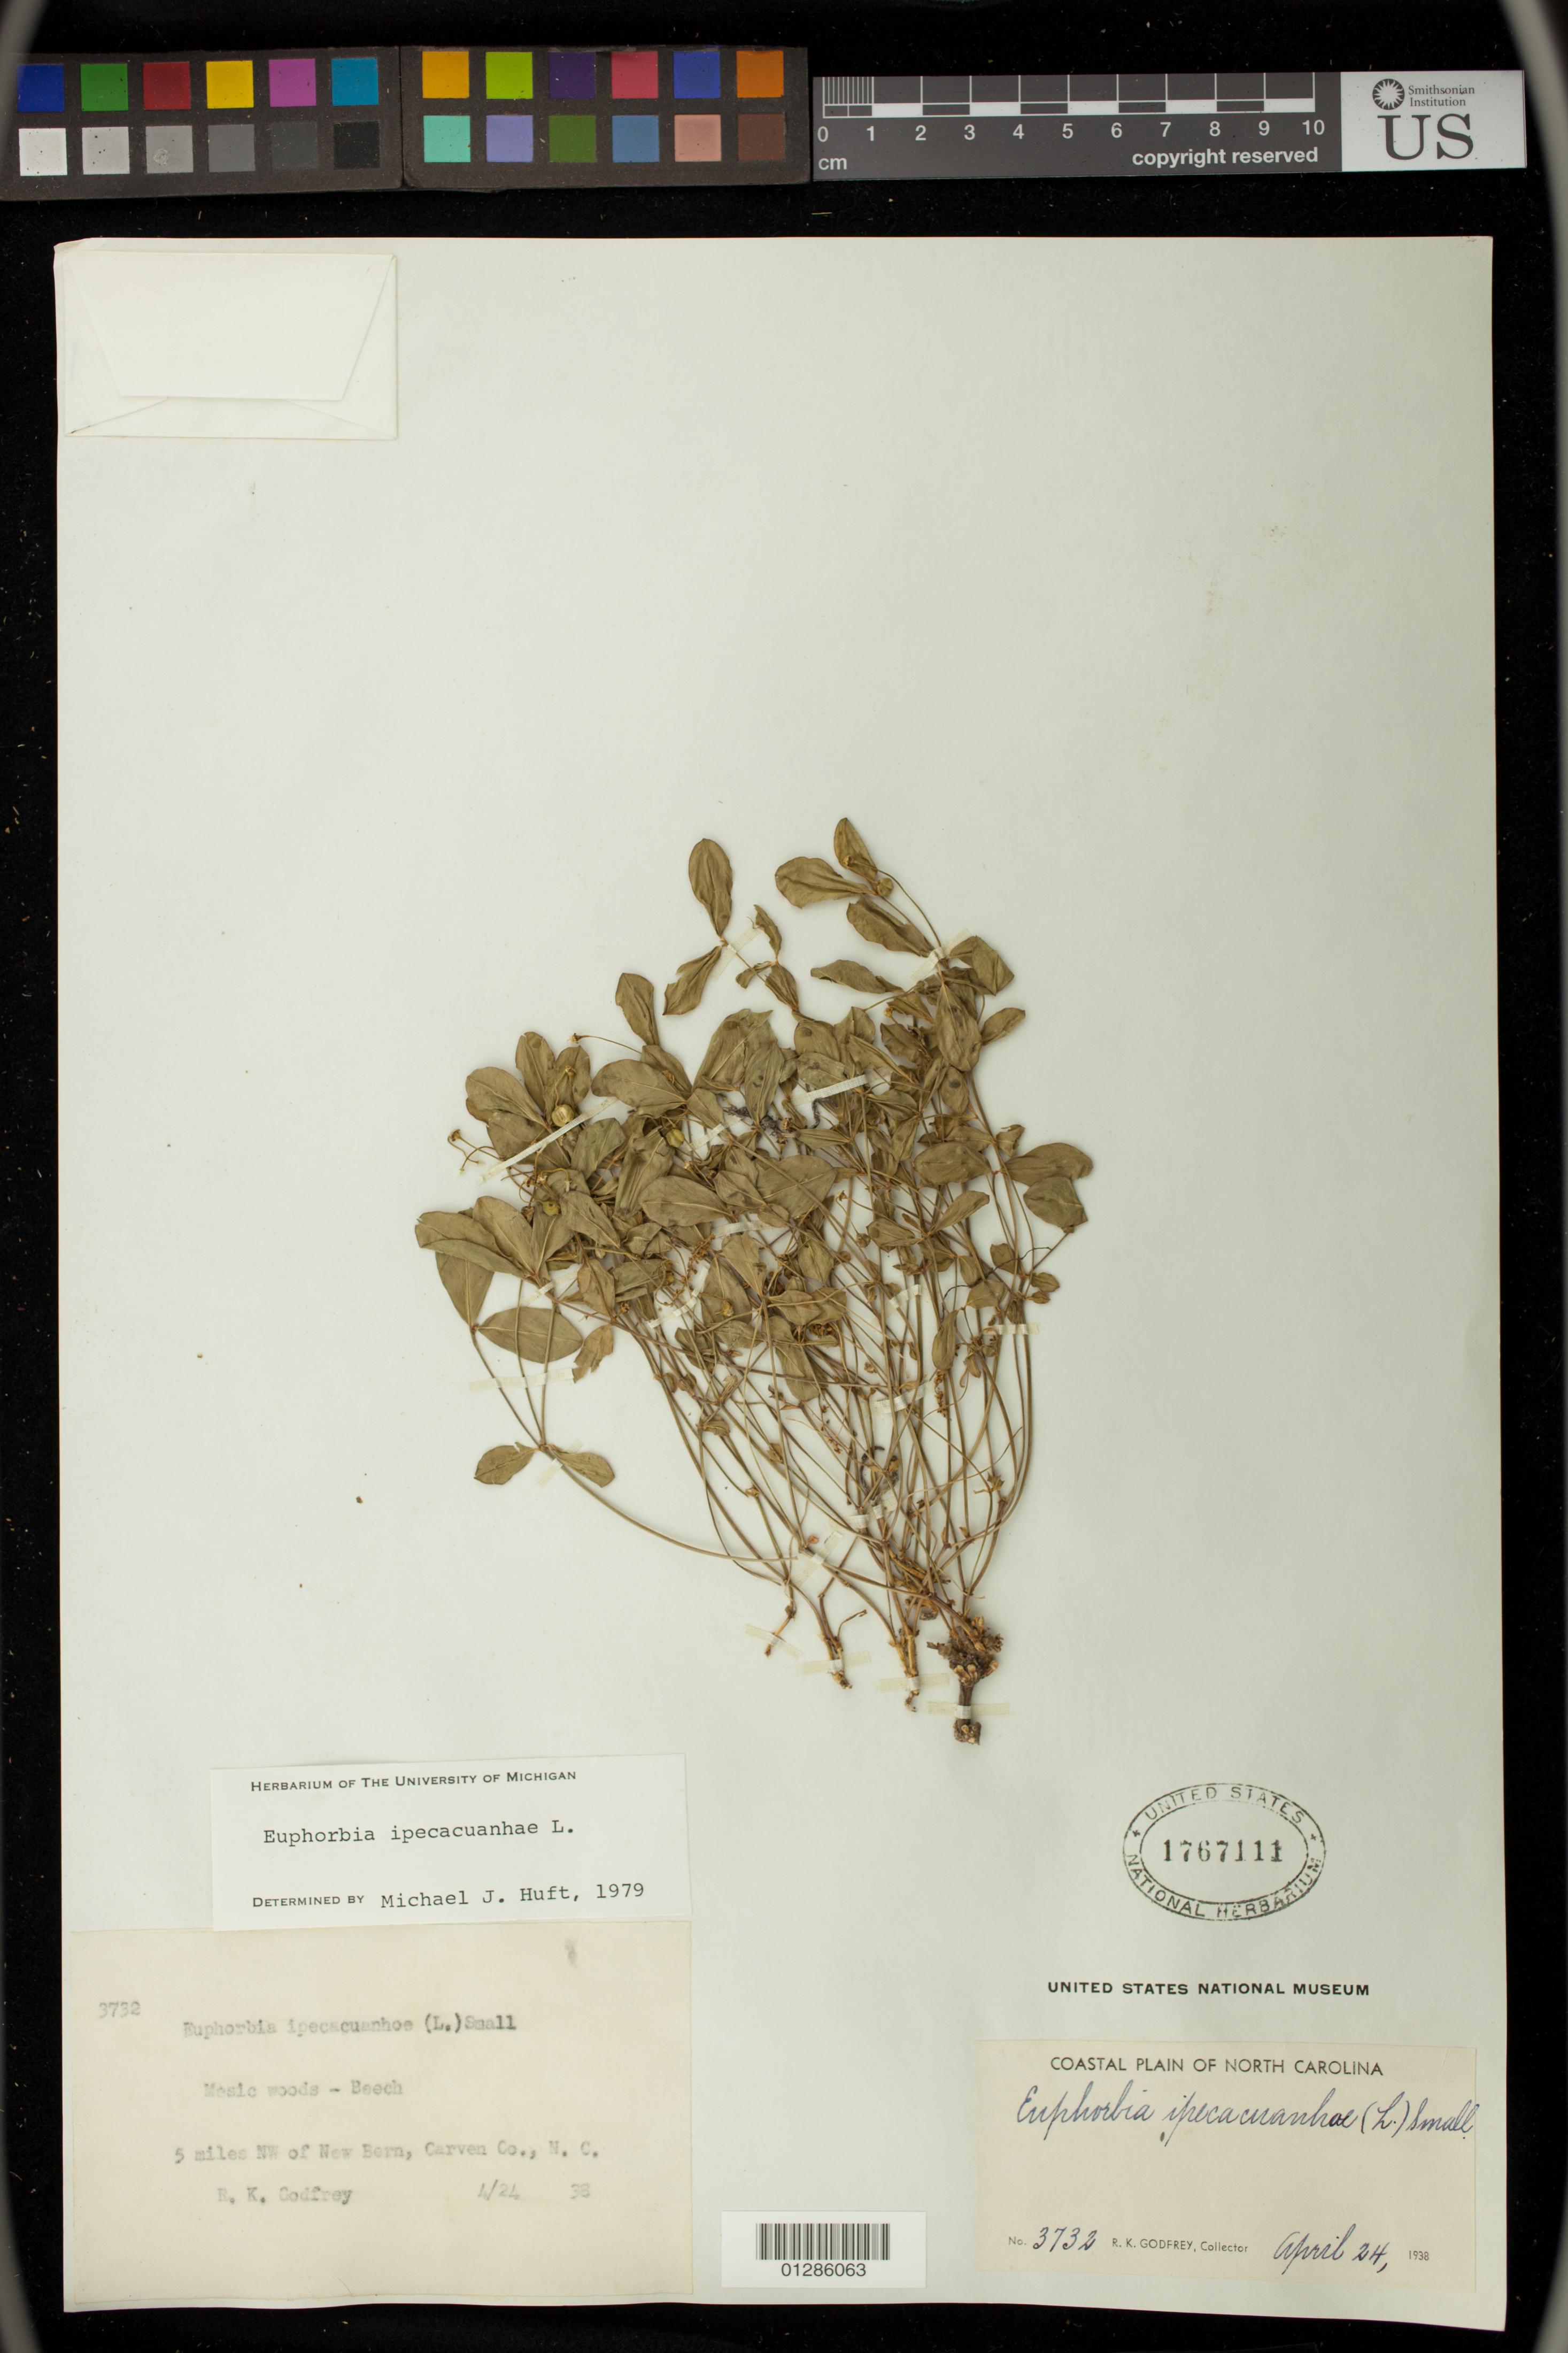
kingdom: Plantae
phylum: Tracheophyta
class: Magnoliopsida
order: Malpighiales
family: Euphorbiaceae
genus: Euphorbia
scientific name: Euphorbia ipecacuanhae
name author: L.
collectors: R. K. Godfrey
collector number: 3732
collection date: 1938-04-24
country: United States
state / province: North Carolina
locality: Coastal plain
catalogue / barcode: US 1767111